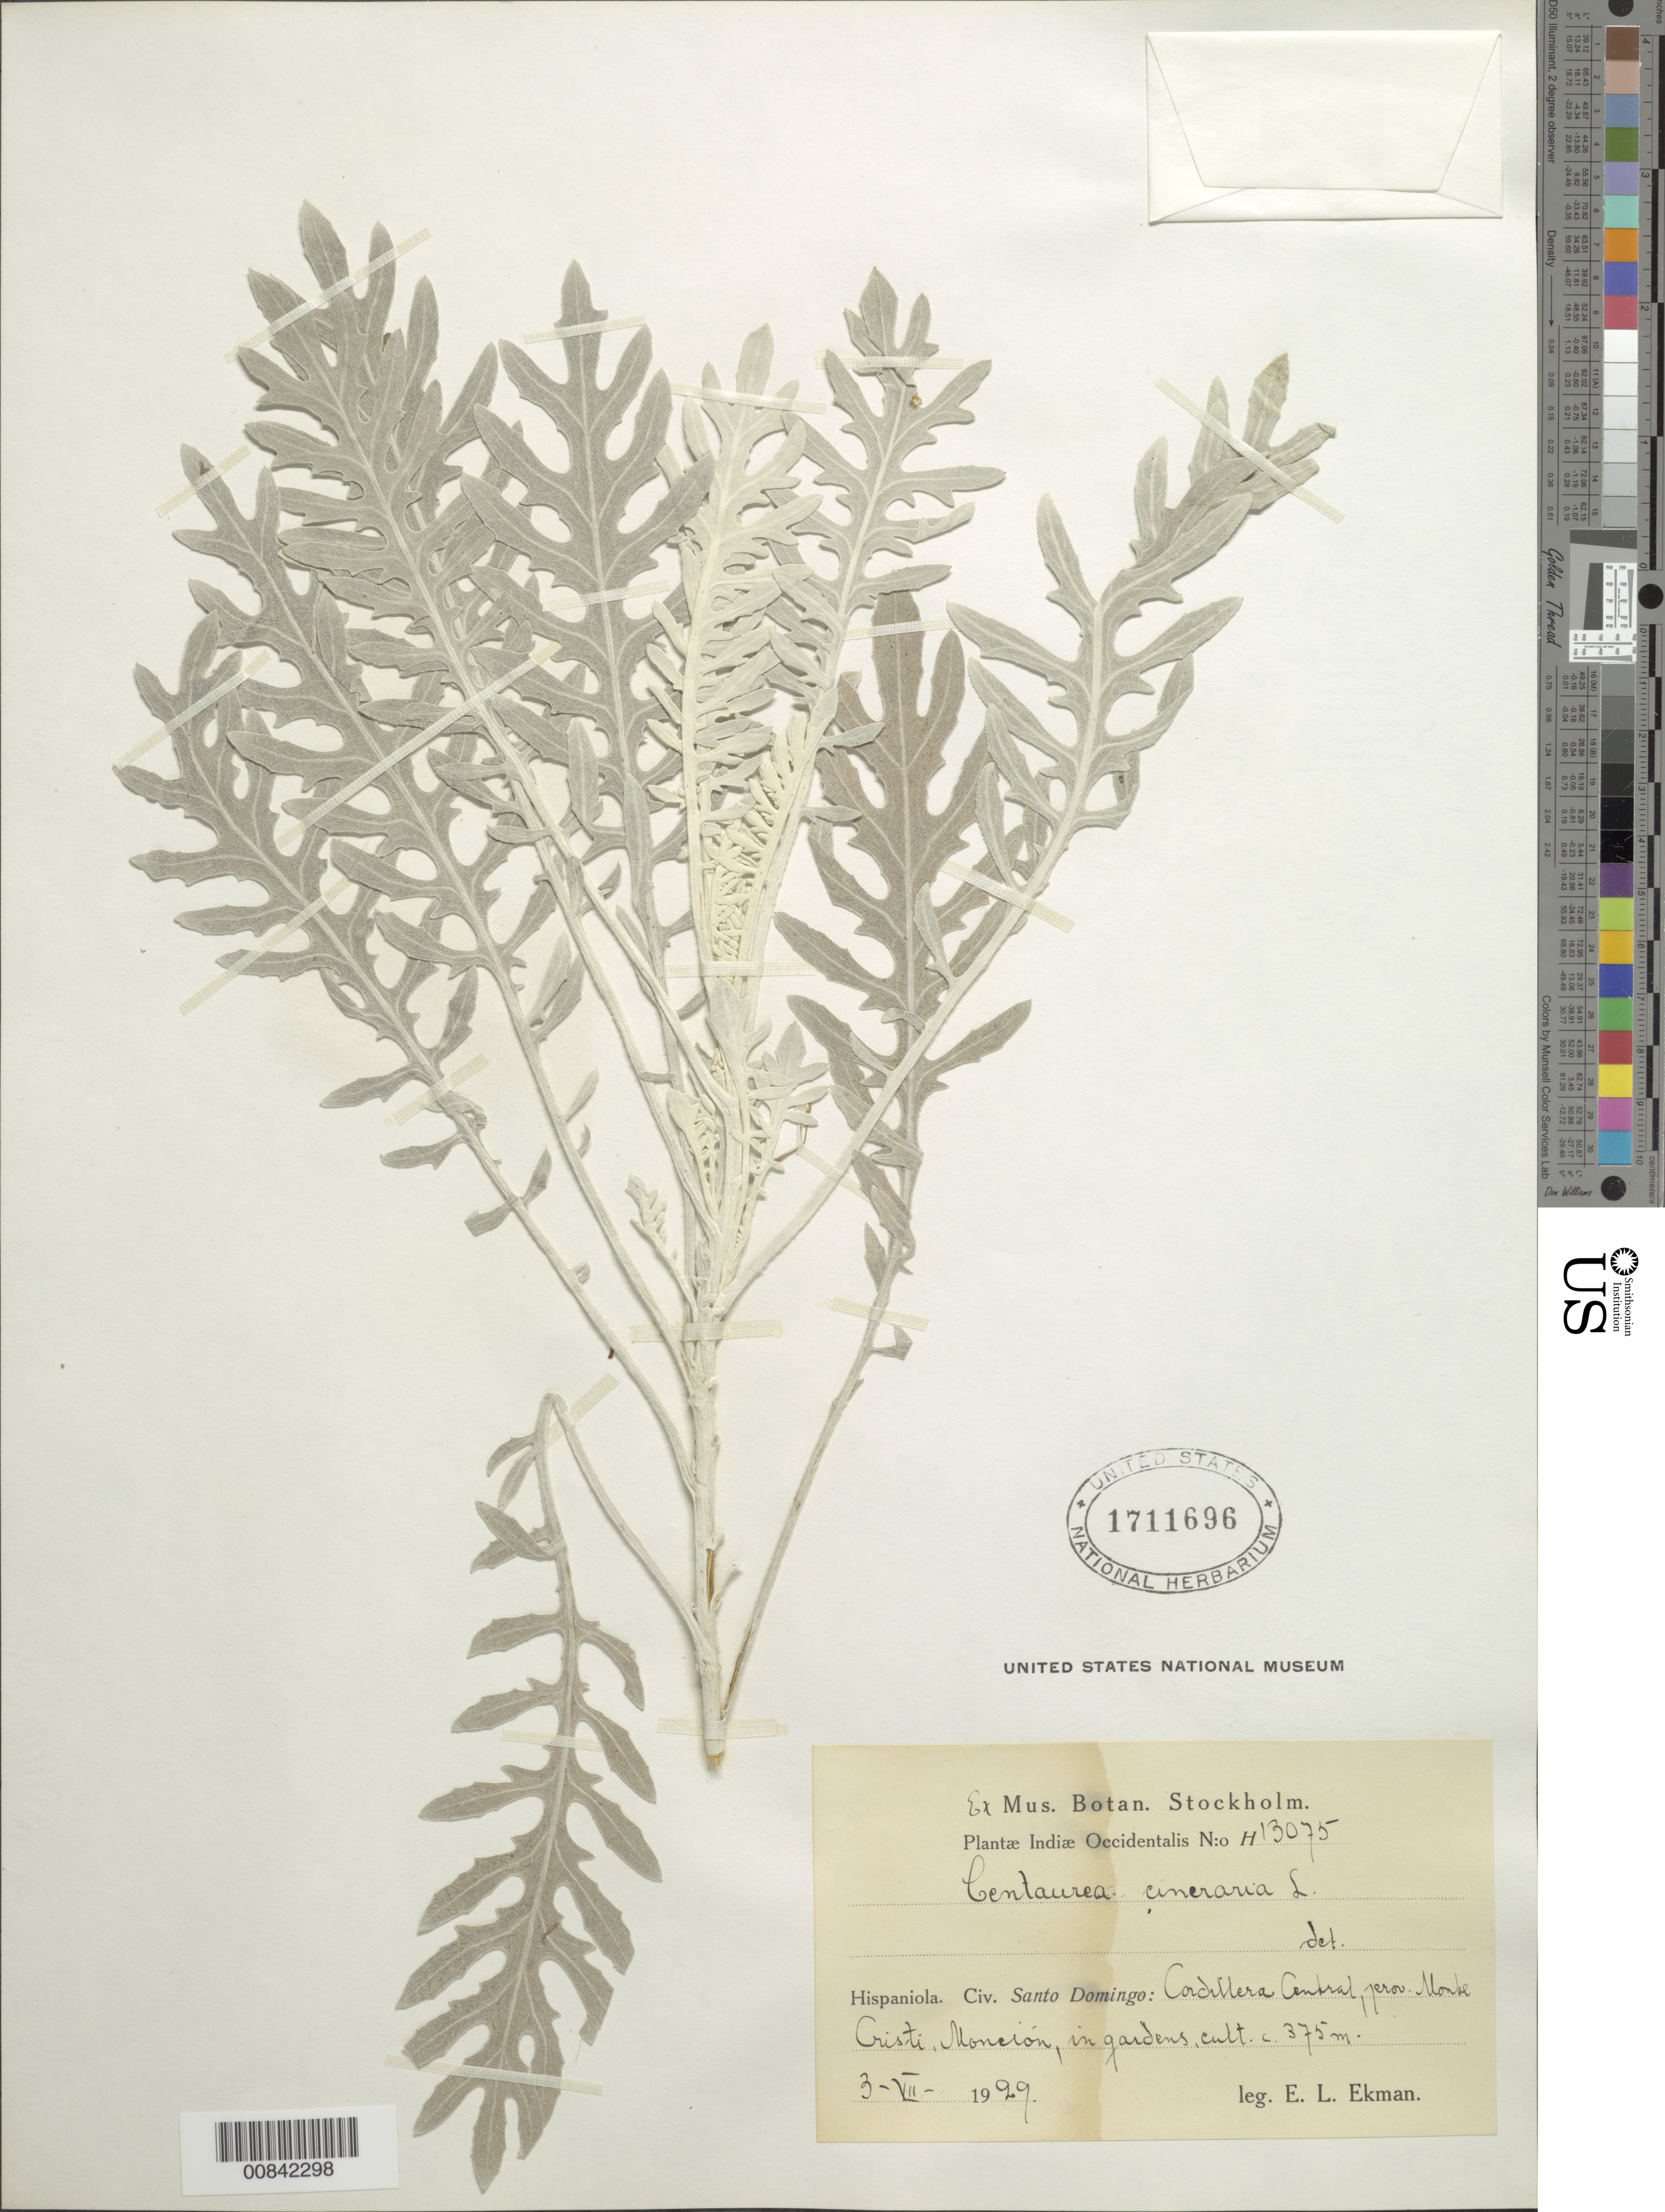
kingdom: Plantae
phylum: Tracheophyta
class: Magnoliopsida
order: Asterales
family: Asteraceae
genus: Centaurea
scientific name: Centaurea cineraria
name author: L.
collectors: E. L. Ekman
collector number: H 13075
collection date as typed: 03 Jul 1929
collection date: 1929-07-03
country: Dominican Republic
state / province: Monte Cristi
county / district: Monción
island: Hispaniola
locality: Cordillera Central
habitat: Gardens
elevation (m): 375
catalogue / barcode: US 1711696